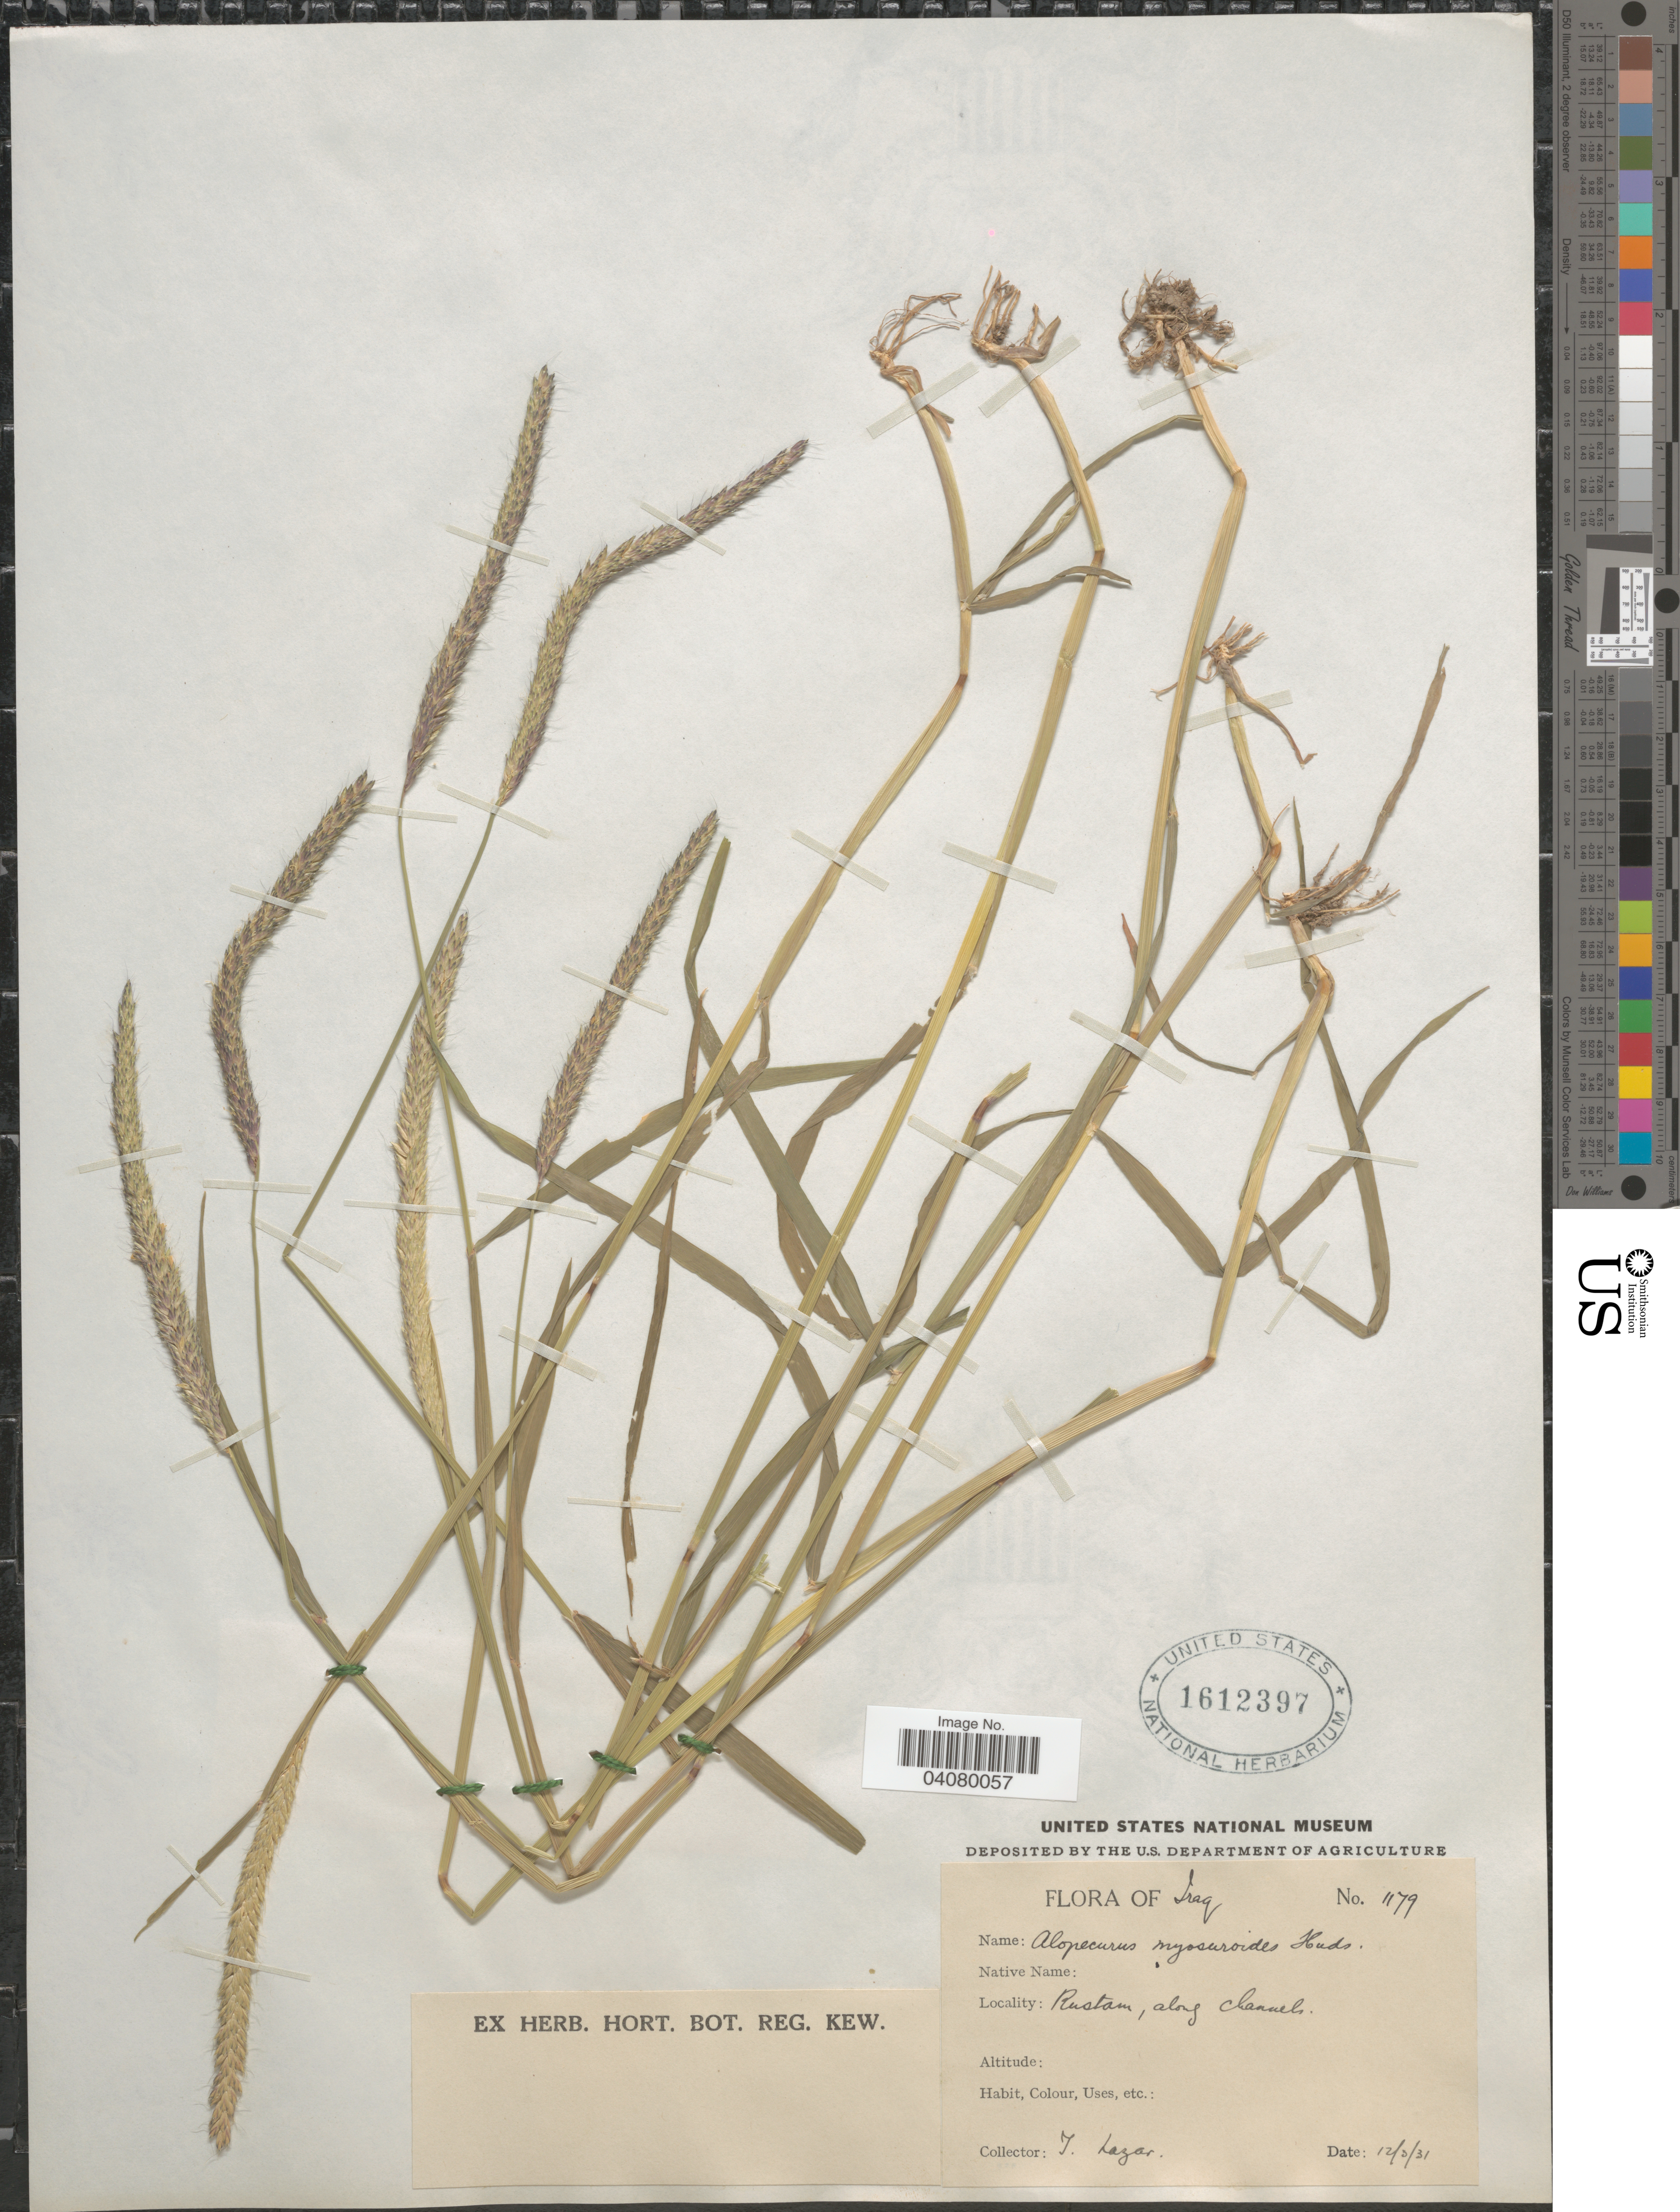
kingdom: Plantae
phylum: Tracheophyta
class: Liliopsida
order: Poales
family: Poaceae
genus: Alopecurus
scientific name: Alopecurus myosuroides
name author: Huds.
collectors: Y. Lazar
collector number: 1179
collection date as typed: Transcribed d/m/y: 12/3/31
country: Iraq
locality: Rustam, along channels.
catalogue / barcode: US 1612397